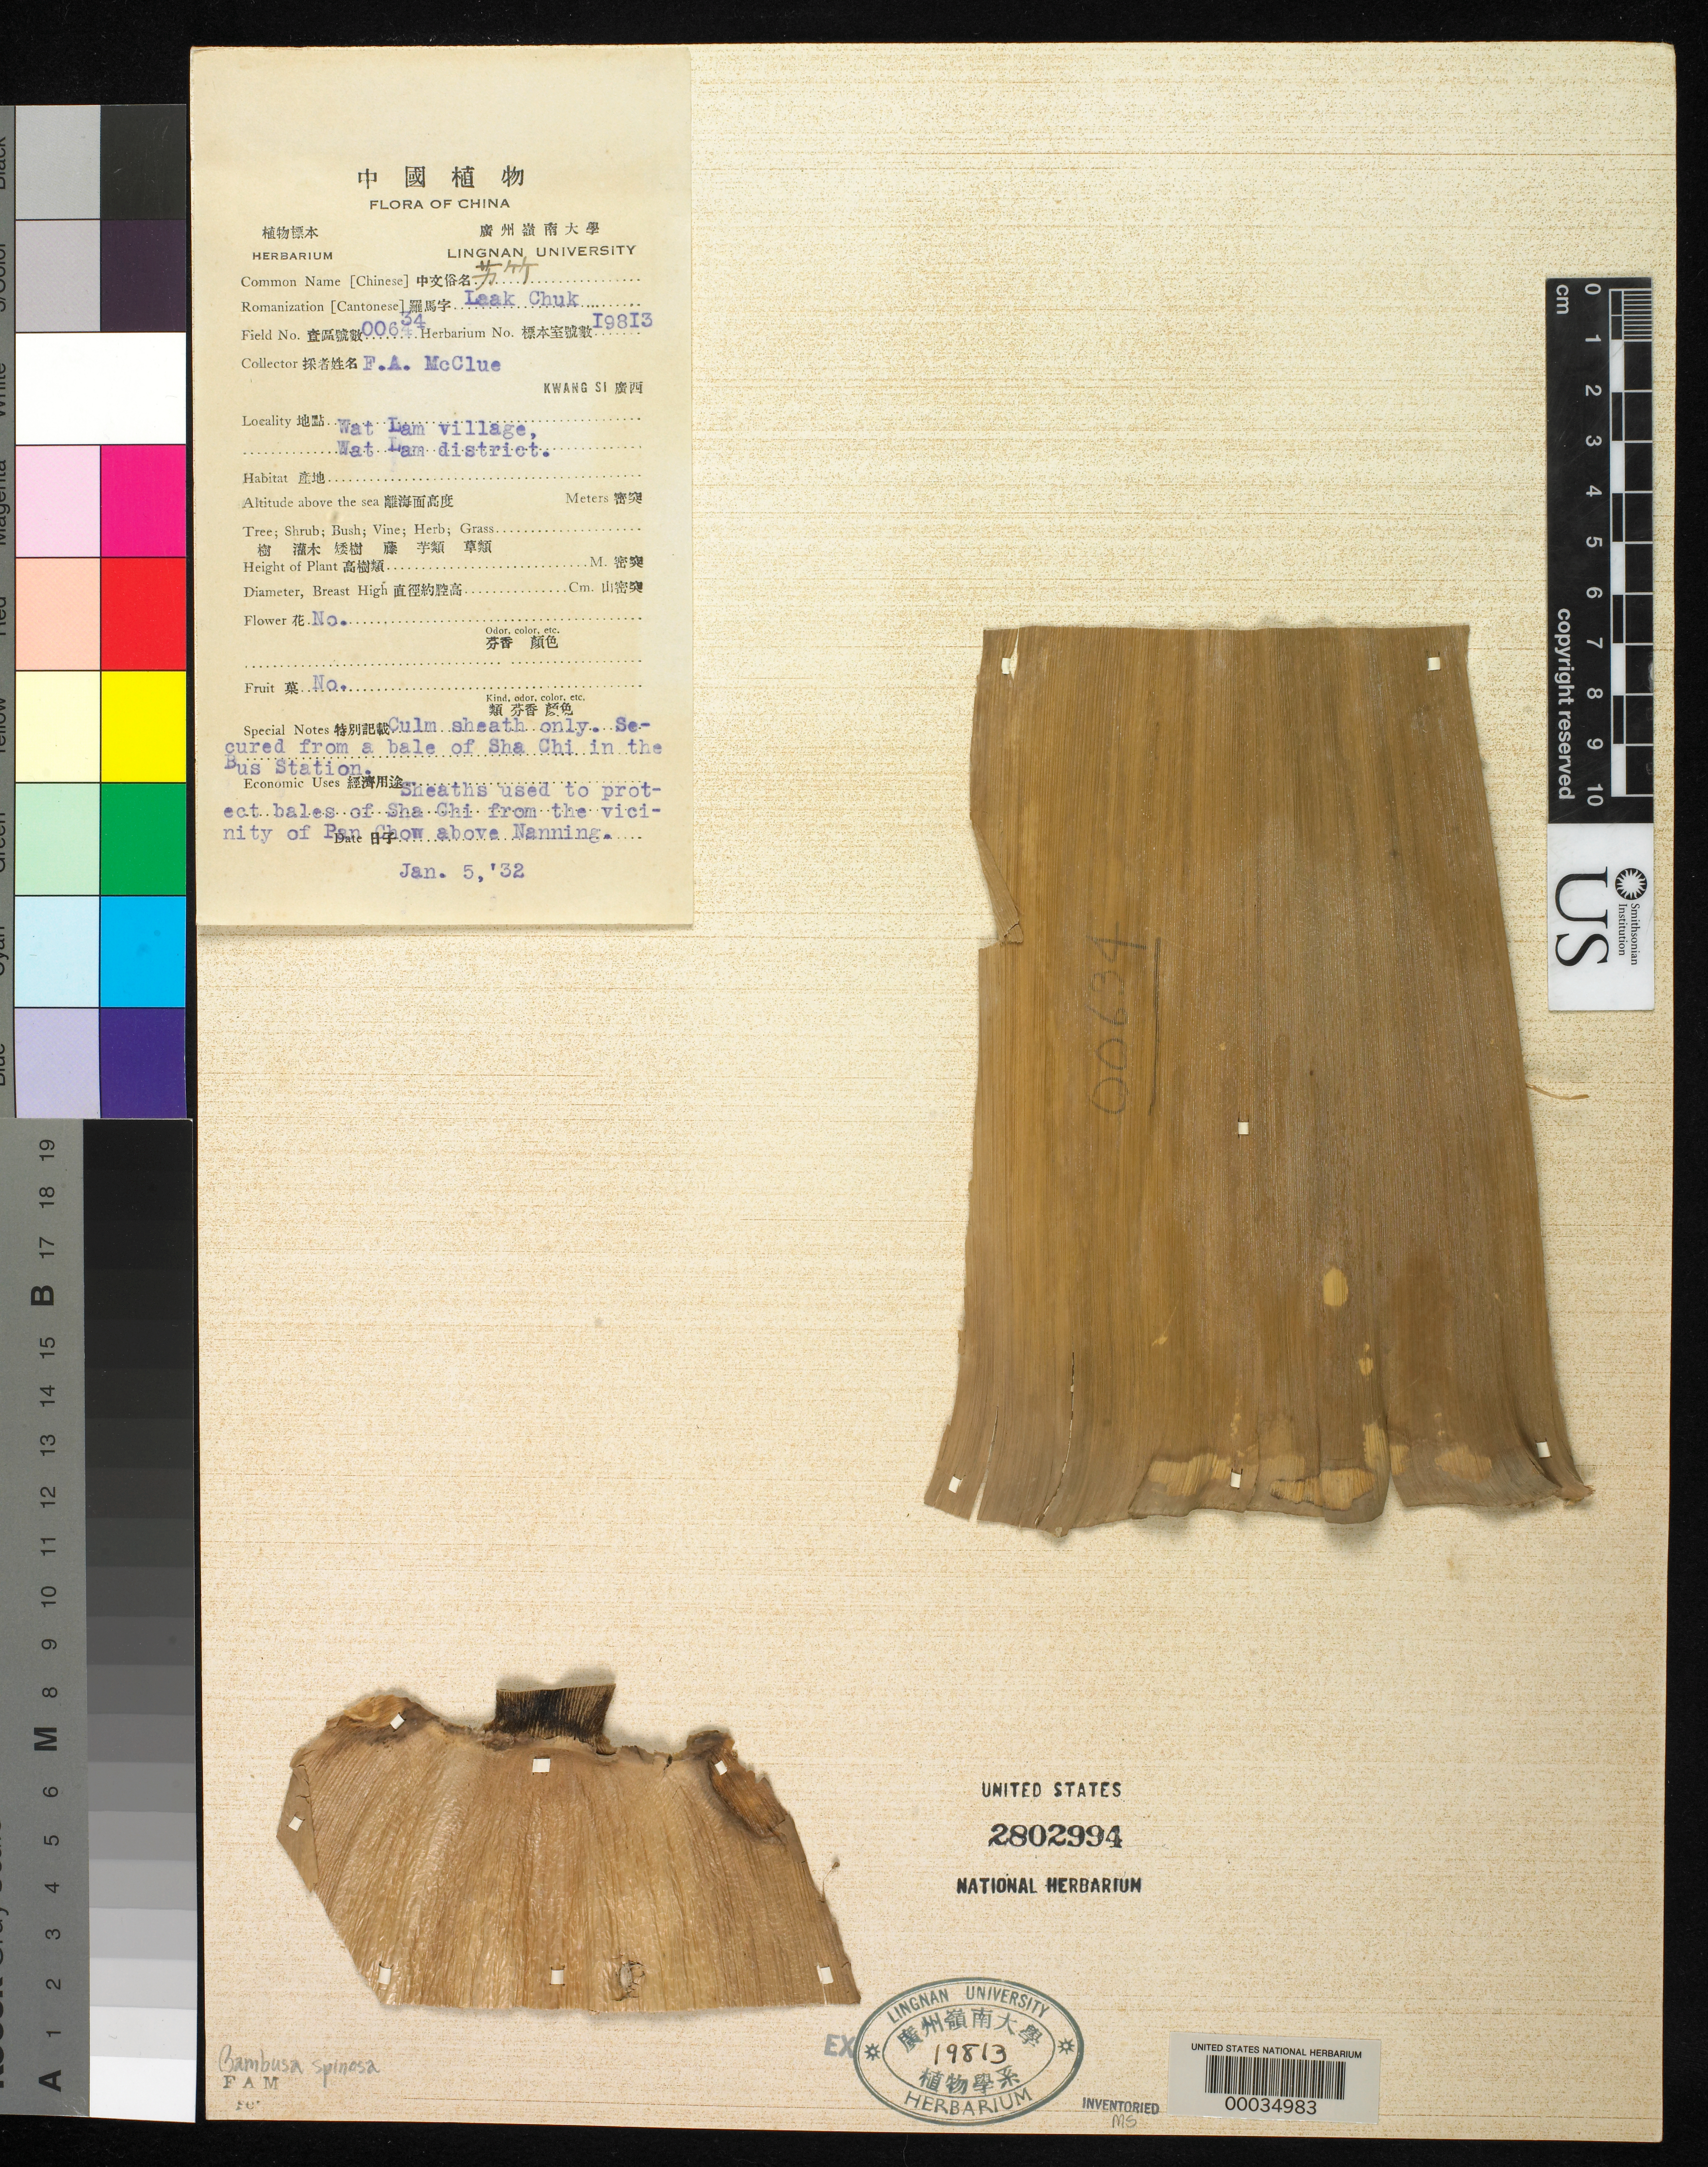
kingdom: Plantae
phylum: Tracheophyta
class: Liliopsida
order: Poales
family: Poaceae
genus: Bambusa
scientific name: Bambusa spinosa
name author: Roxb.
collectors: F. A. McClure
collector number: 634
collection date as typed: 05 Jan 1932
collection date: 1932-01-05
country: China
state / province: Jiangxi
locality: Wat lam village, wat lam dist, kwang si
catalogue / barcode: US 2802994